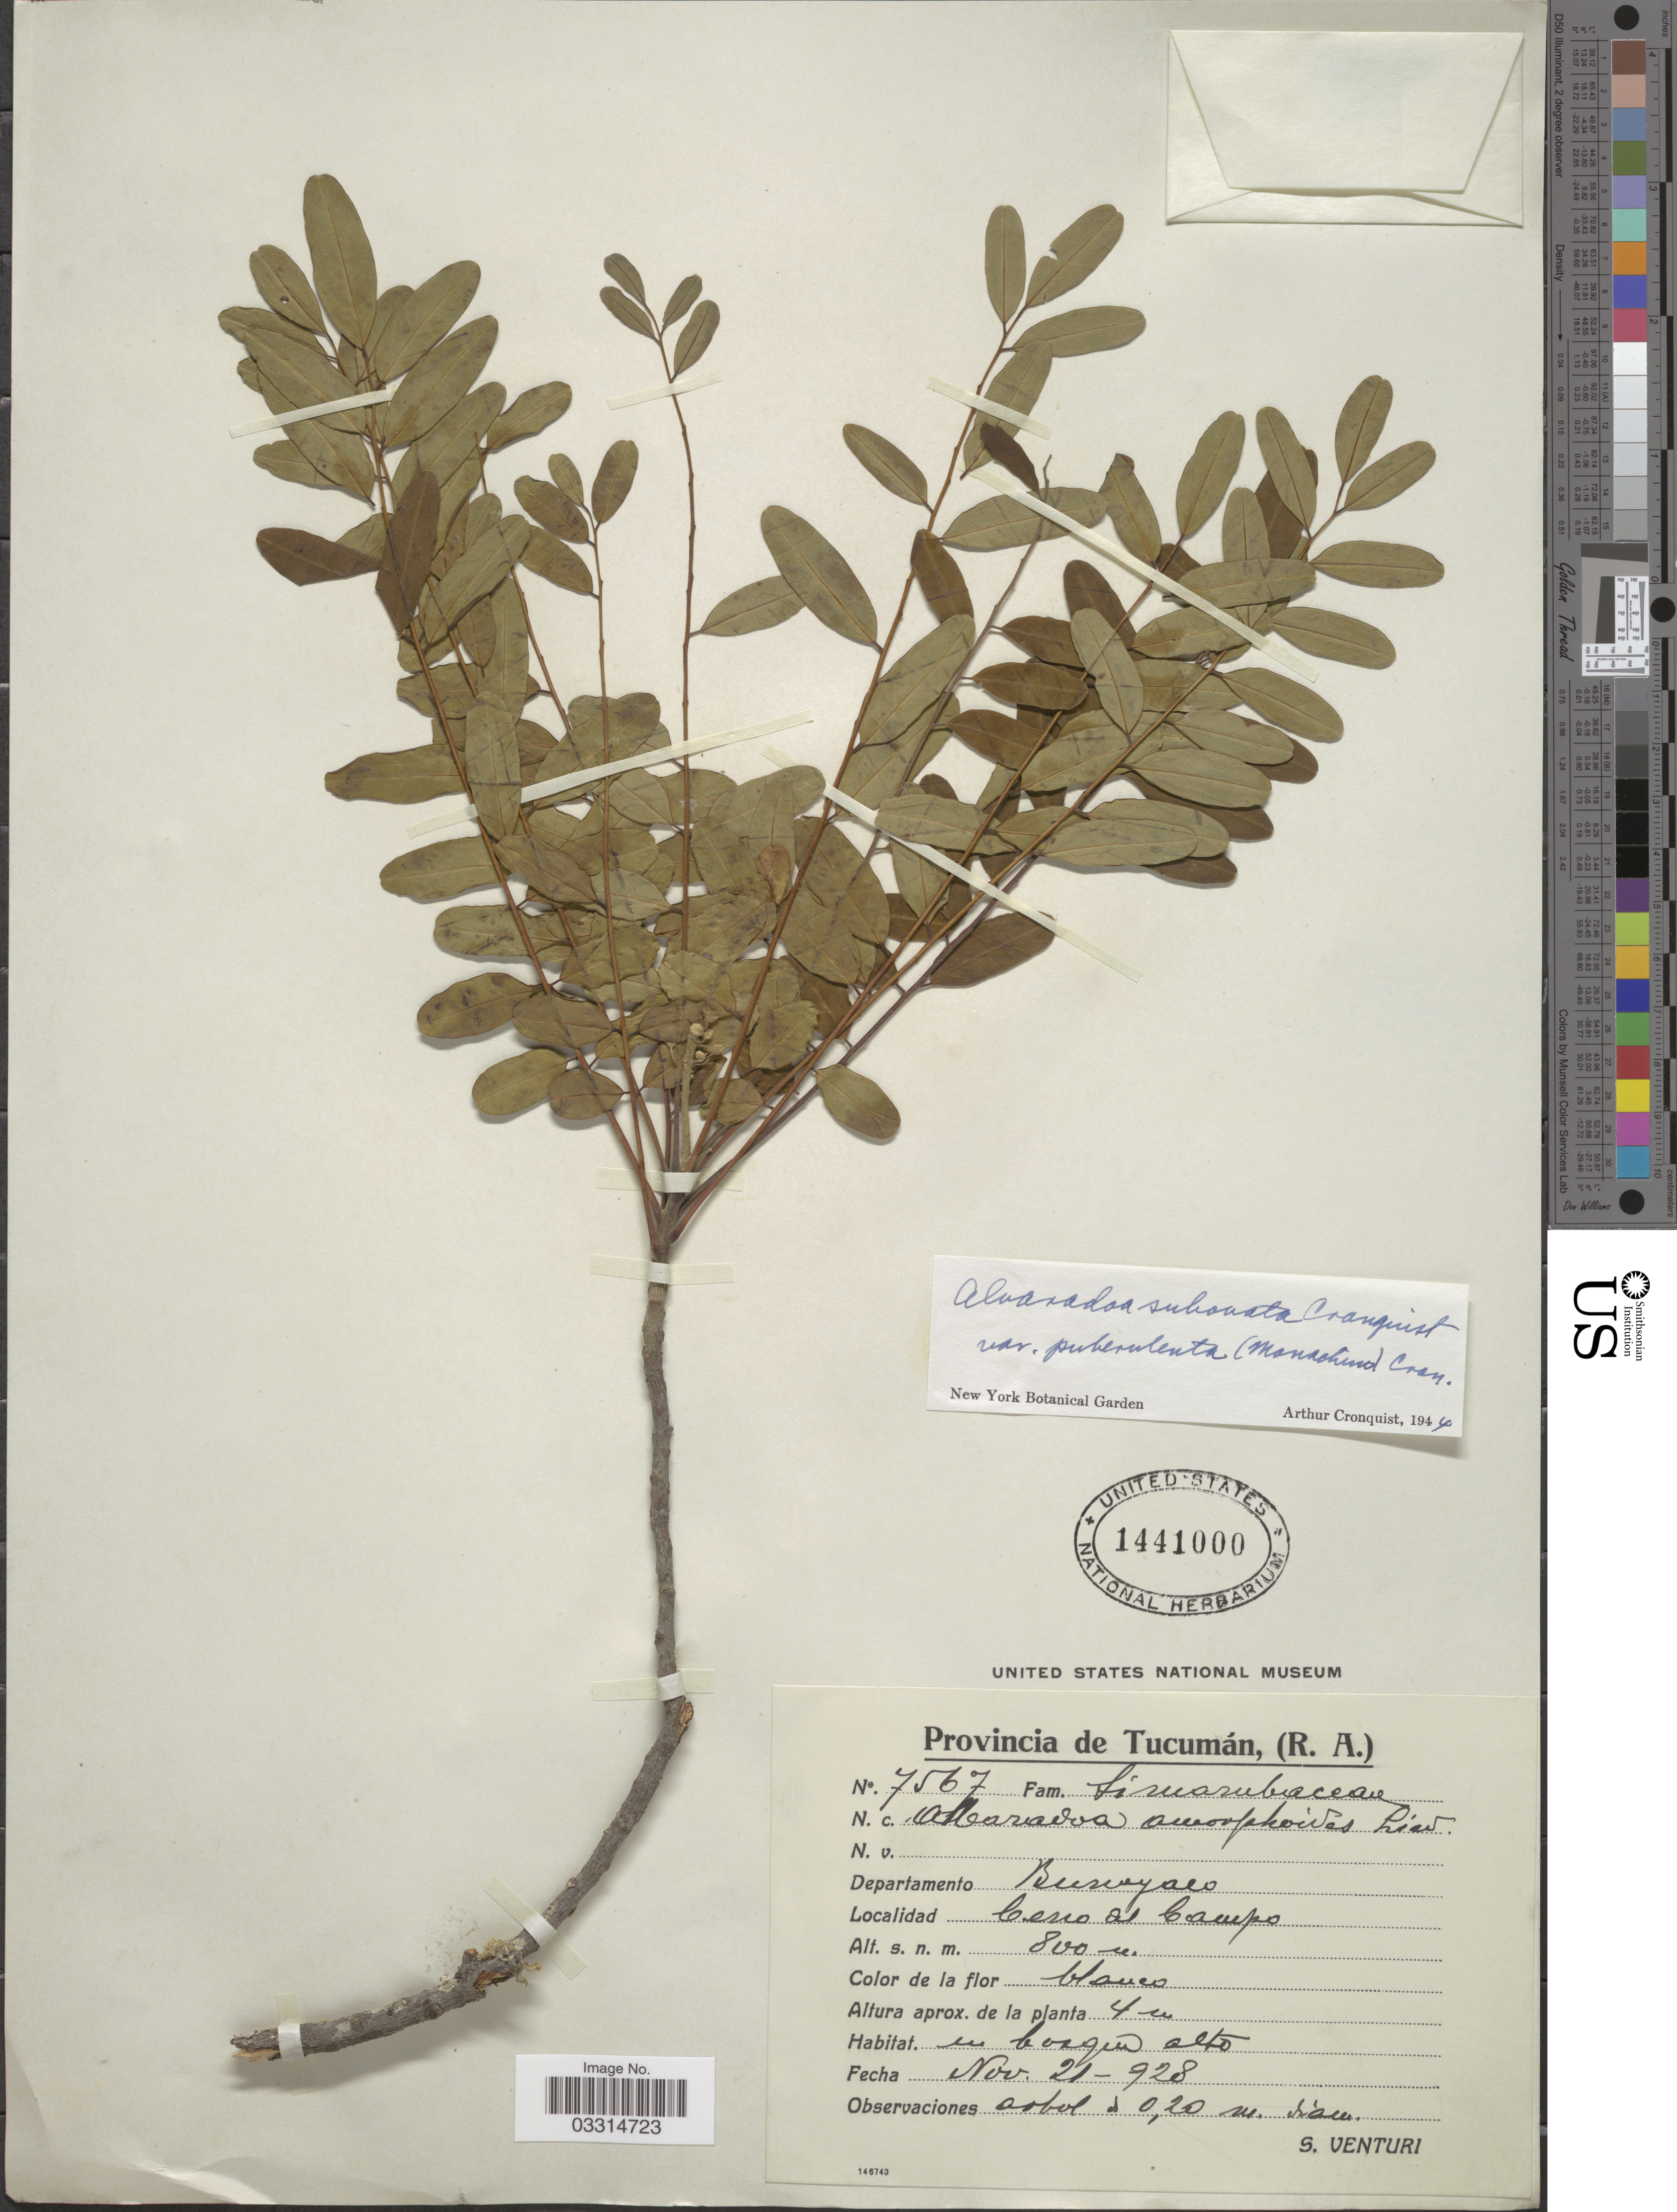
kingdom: Plantae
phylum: Tracheophyta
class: Magnoliopsida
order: Picramniales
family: Picramniaceae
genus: Alvaradoa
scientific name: Alvaradoa subovata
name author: Cronq.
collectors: S. Venturi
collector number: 7567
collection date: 1928-11-21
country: Argentina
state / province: Tucuman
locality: Departamento Burroyaco, Cerro al Campo.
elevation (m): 800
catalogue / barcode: US 1441000